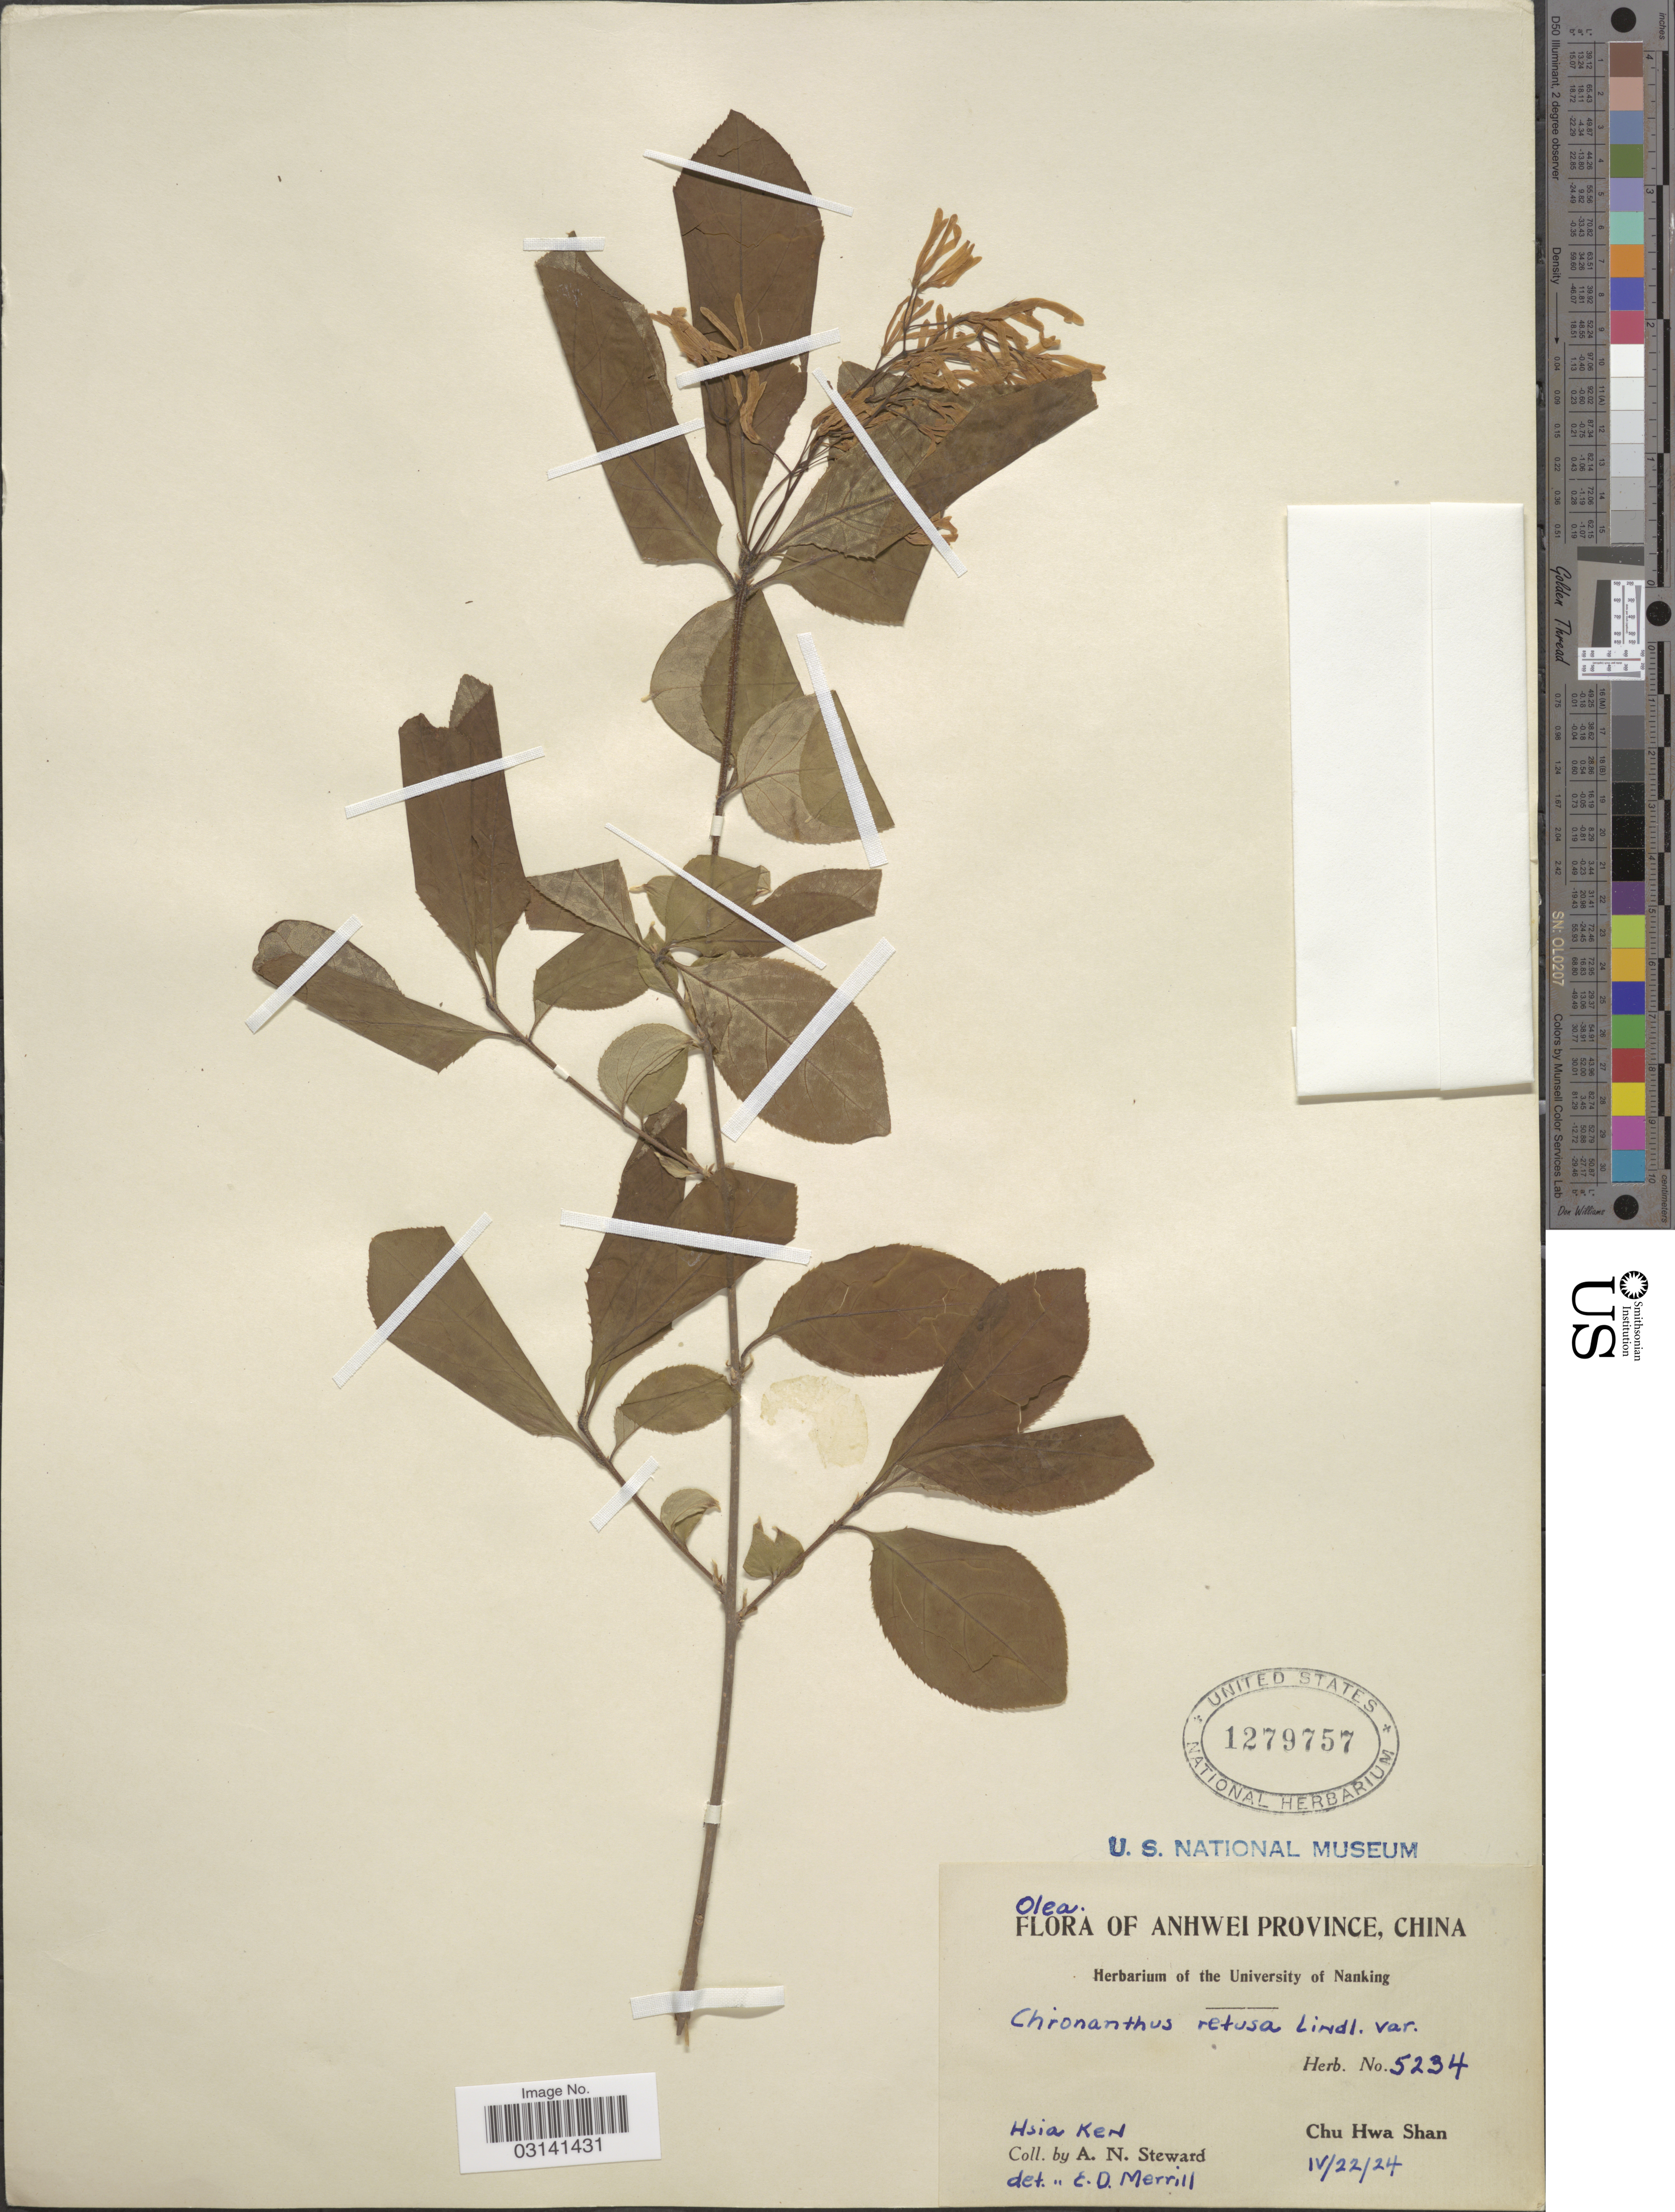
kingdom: Plantae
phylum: Tracheophyta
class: Magnoliopsida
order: Lamiales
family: Oleaceae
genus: Chionanthus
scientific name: Chionanthus retusus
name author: Lindl. & Paxton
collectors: A. N. Steward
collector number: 5234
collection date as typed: Transcribed d/m/y: 22/4/24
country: China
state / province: Anhui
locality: Anhwei Province. Hsia Ken. Chu Hwa Shan.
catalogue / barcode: US 1279757